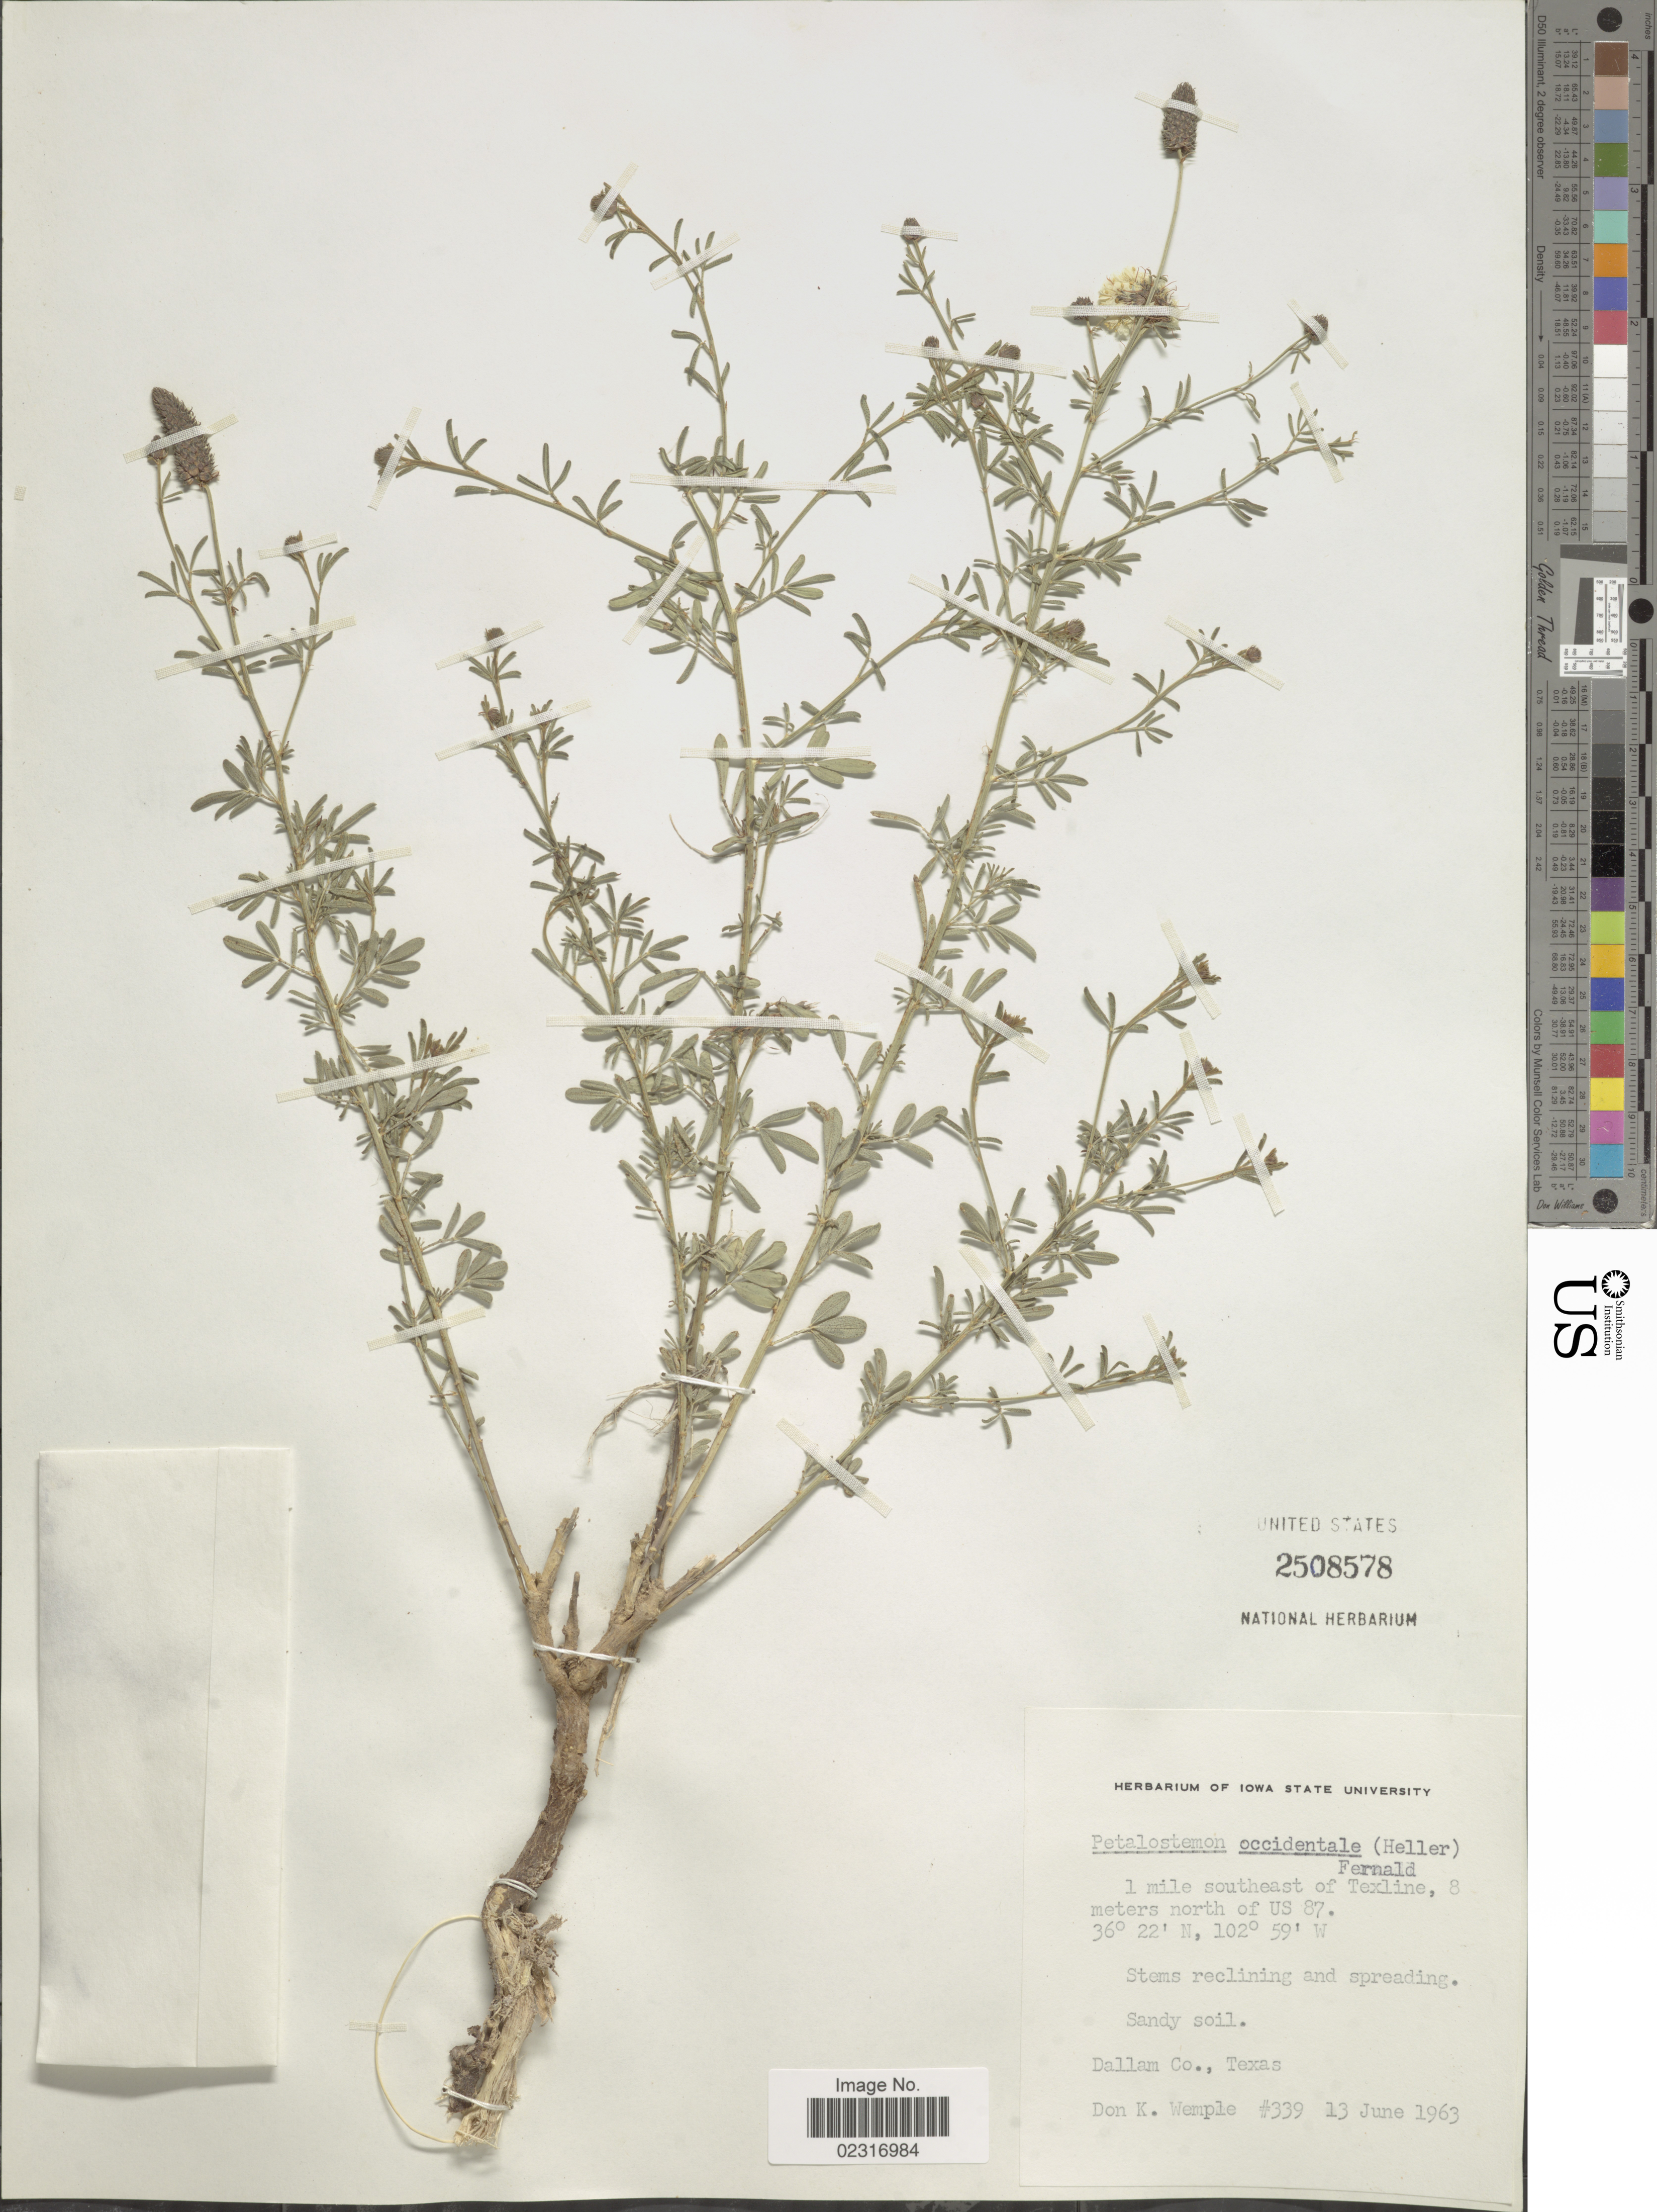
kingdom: Plantae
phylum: Tracheophyta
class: Magnoliopsida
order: Fabales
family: Fabaceae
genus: Dalea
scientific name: Dalea candida var. oligophylla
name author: (Torr) Shinners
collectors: D. Wemple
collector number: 339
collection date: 1963-06-13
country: United States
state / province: Texas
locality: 1 mile southeast of Texline, 8 meters north of US 87. Dallam Co.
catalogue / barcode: US 2508578